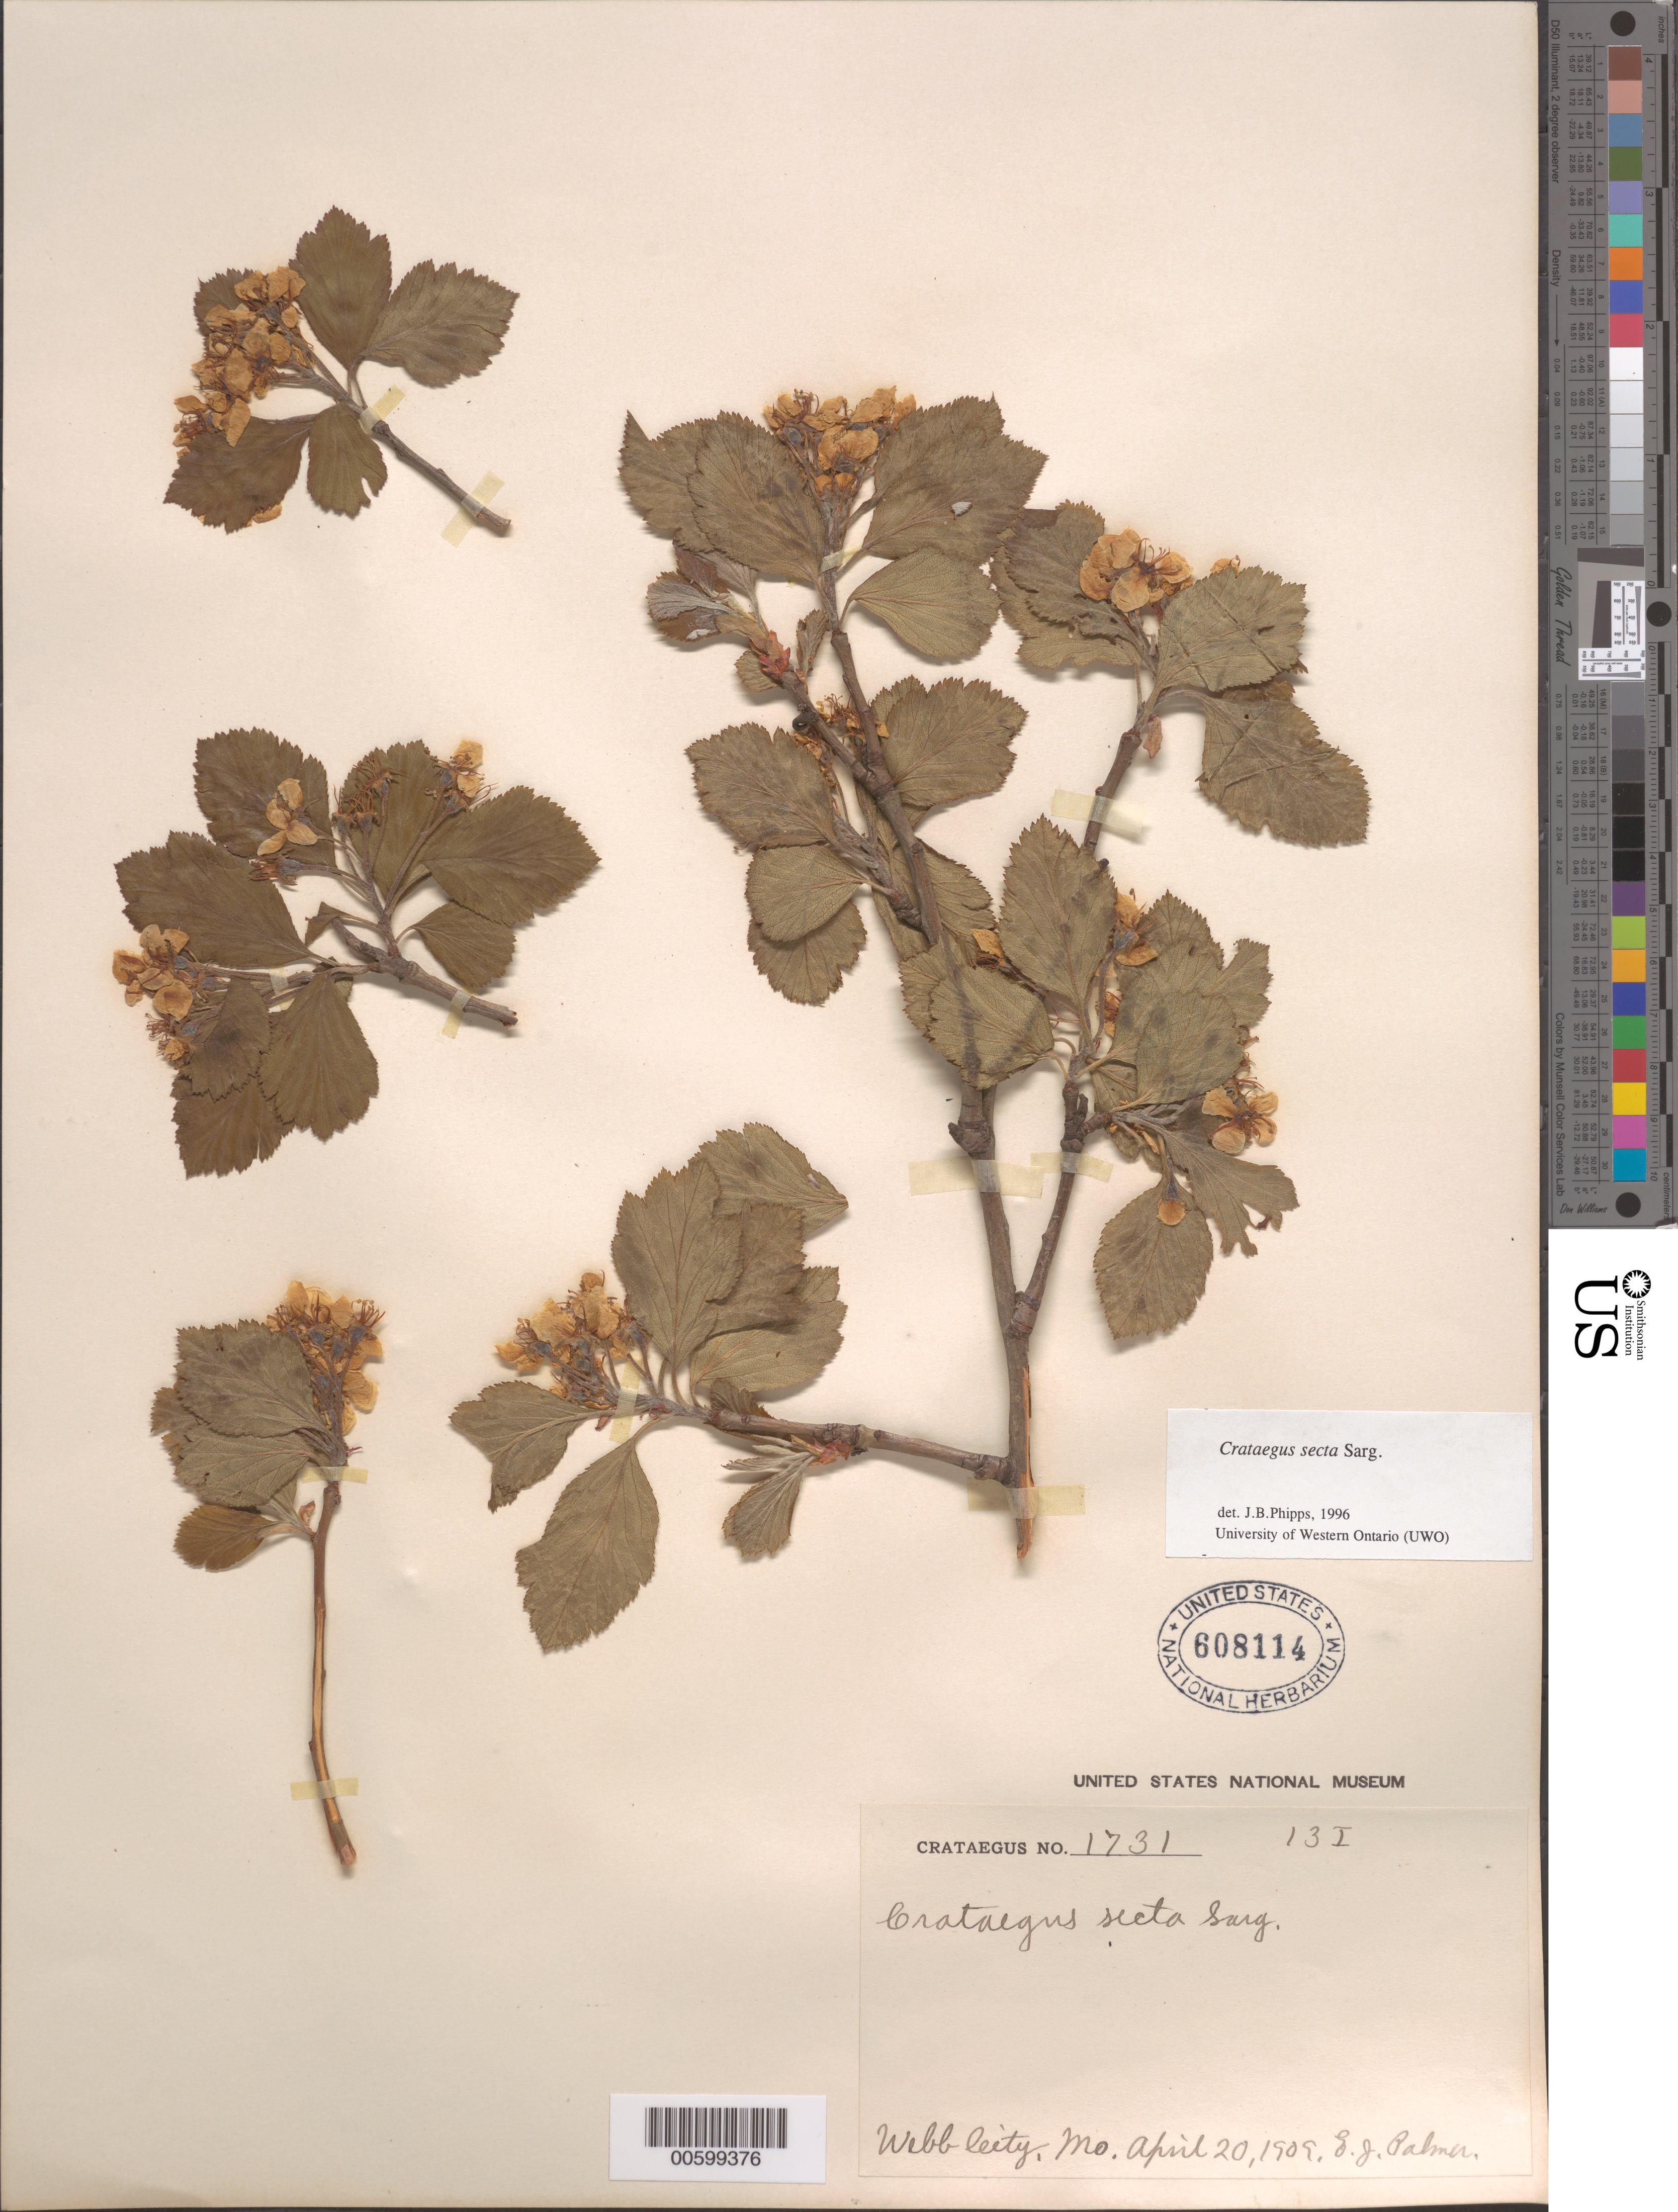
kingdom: Plantae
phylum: Tracheophyta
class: Magnoliopsida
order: Rosales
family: Rosaceae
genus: Crataegus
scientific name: Crataegus collina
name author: Chapm.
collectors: E. J. Palmer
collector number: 1731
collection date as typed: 20 Apr 1909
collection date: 1909-04-20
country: United States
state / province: Missouri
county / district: Jasper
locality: Webb City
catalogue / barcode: US 608114